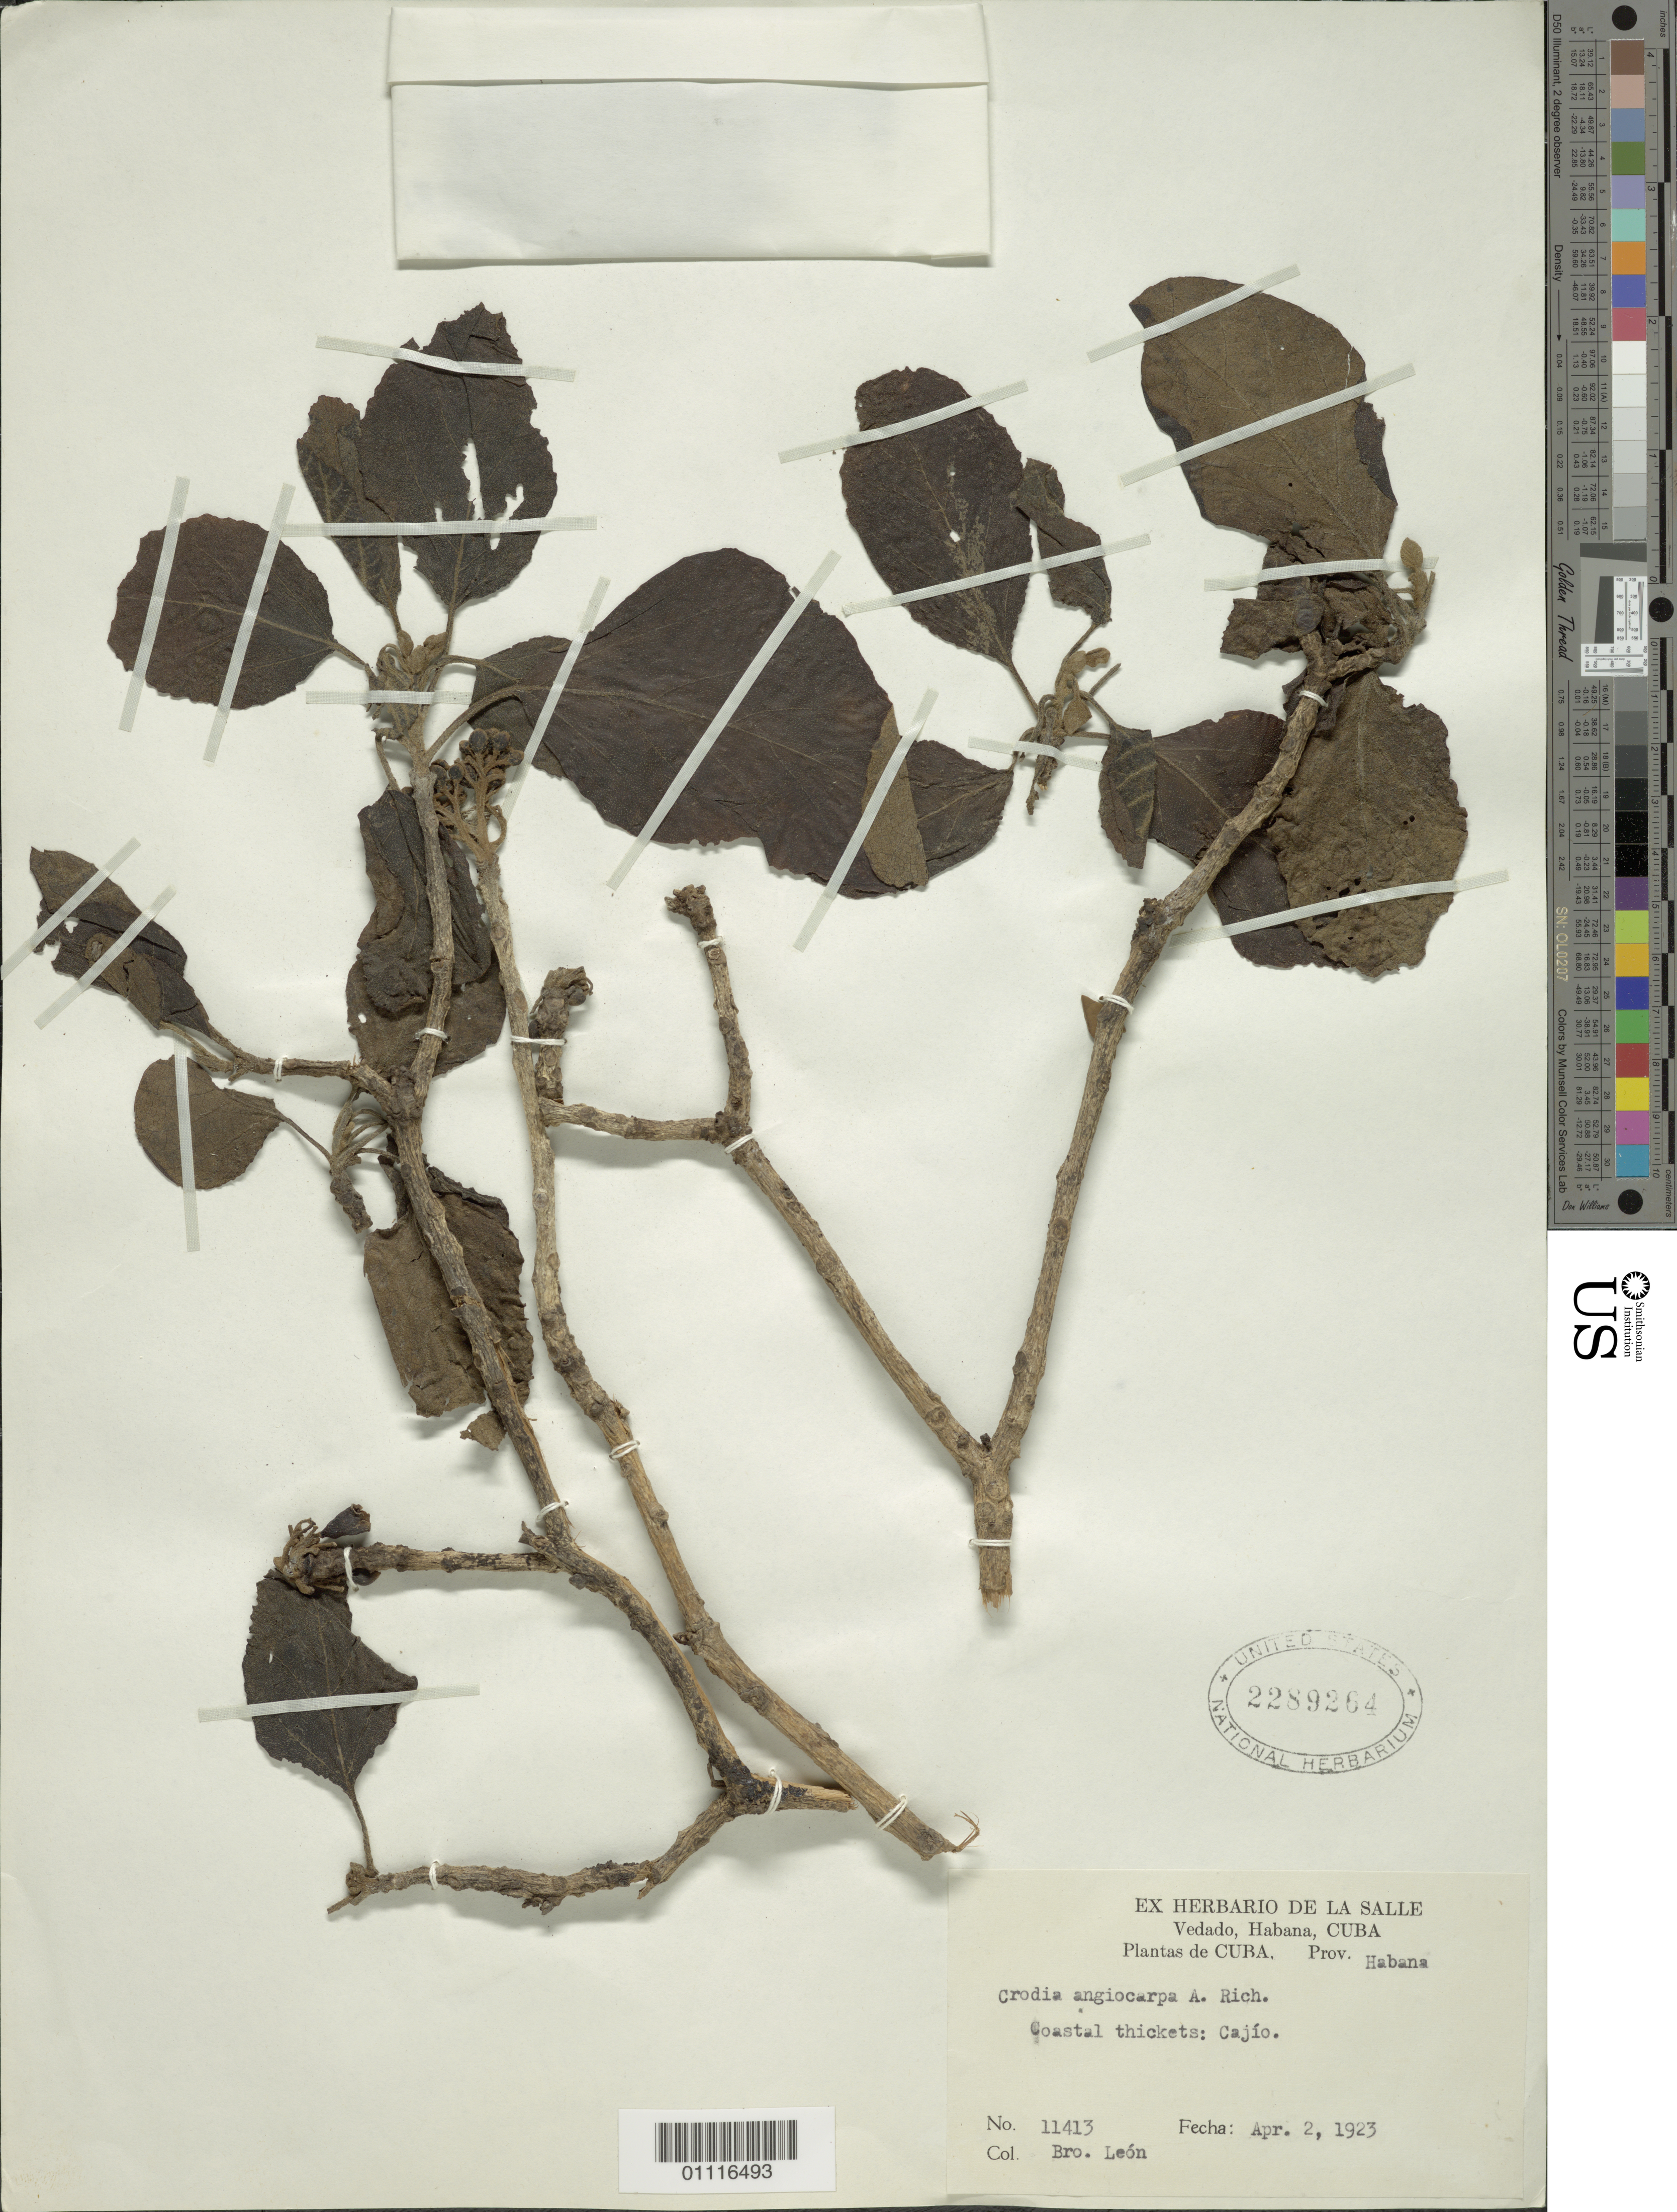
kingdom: Plantae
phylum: Tracheophyta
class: Magnoliopsida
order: Boraginales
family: Cordiaceae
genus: Cordia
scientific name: Cordia angiocarpa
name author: A. Rich.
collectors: Bro. León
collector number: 11413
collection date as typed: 02 Apr 1923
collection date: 1923-04-02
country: Cuba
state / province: La Habana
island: Cuba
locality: Coastal thickets: Cajio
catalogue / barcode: US 2289264